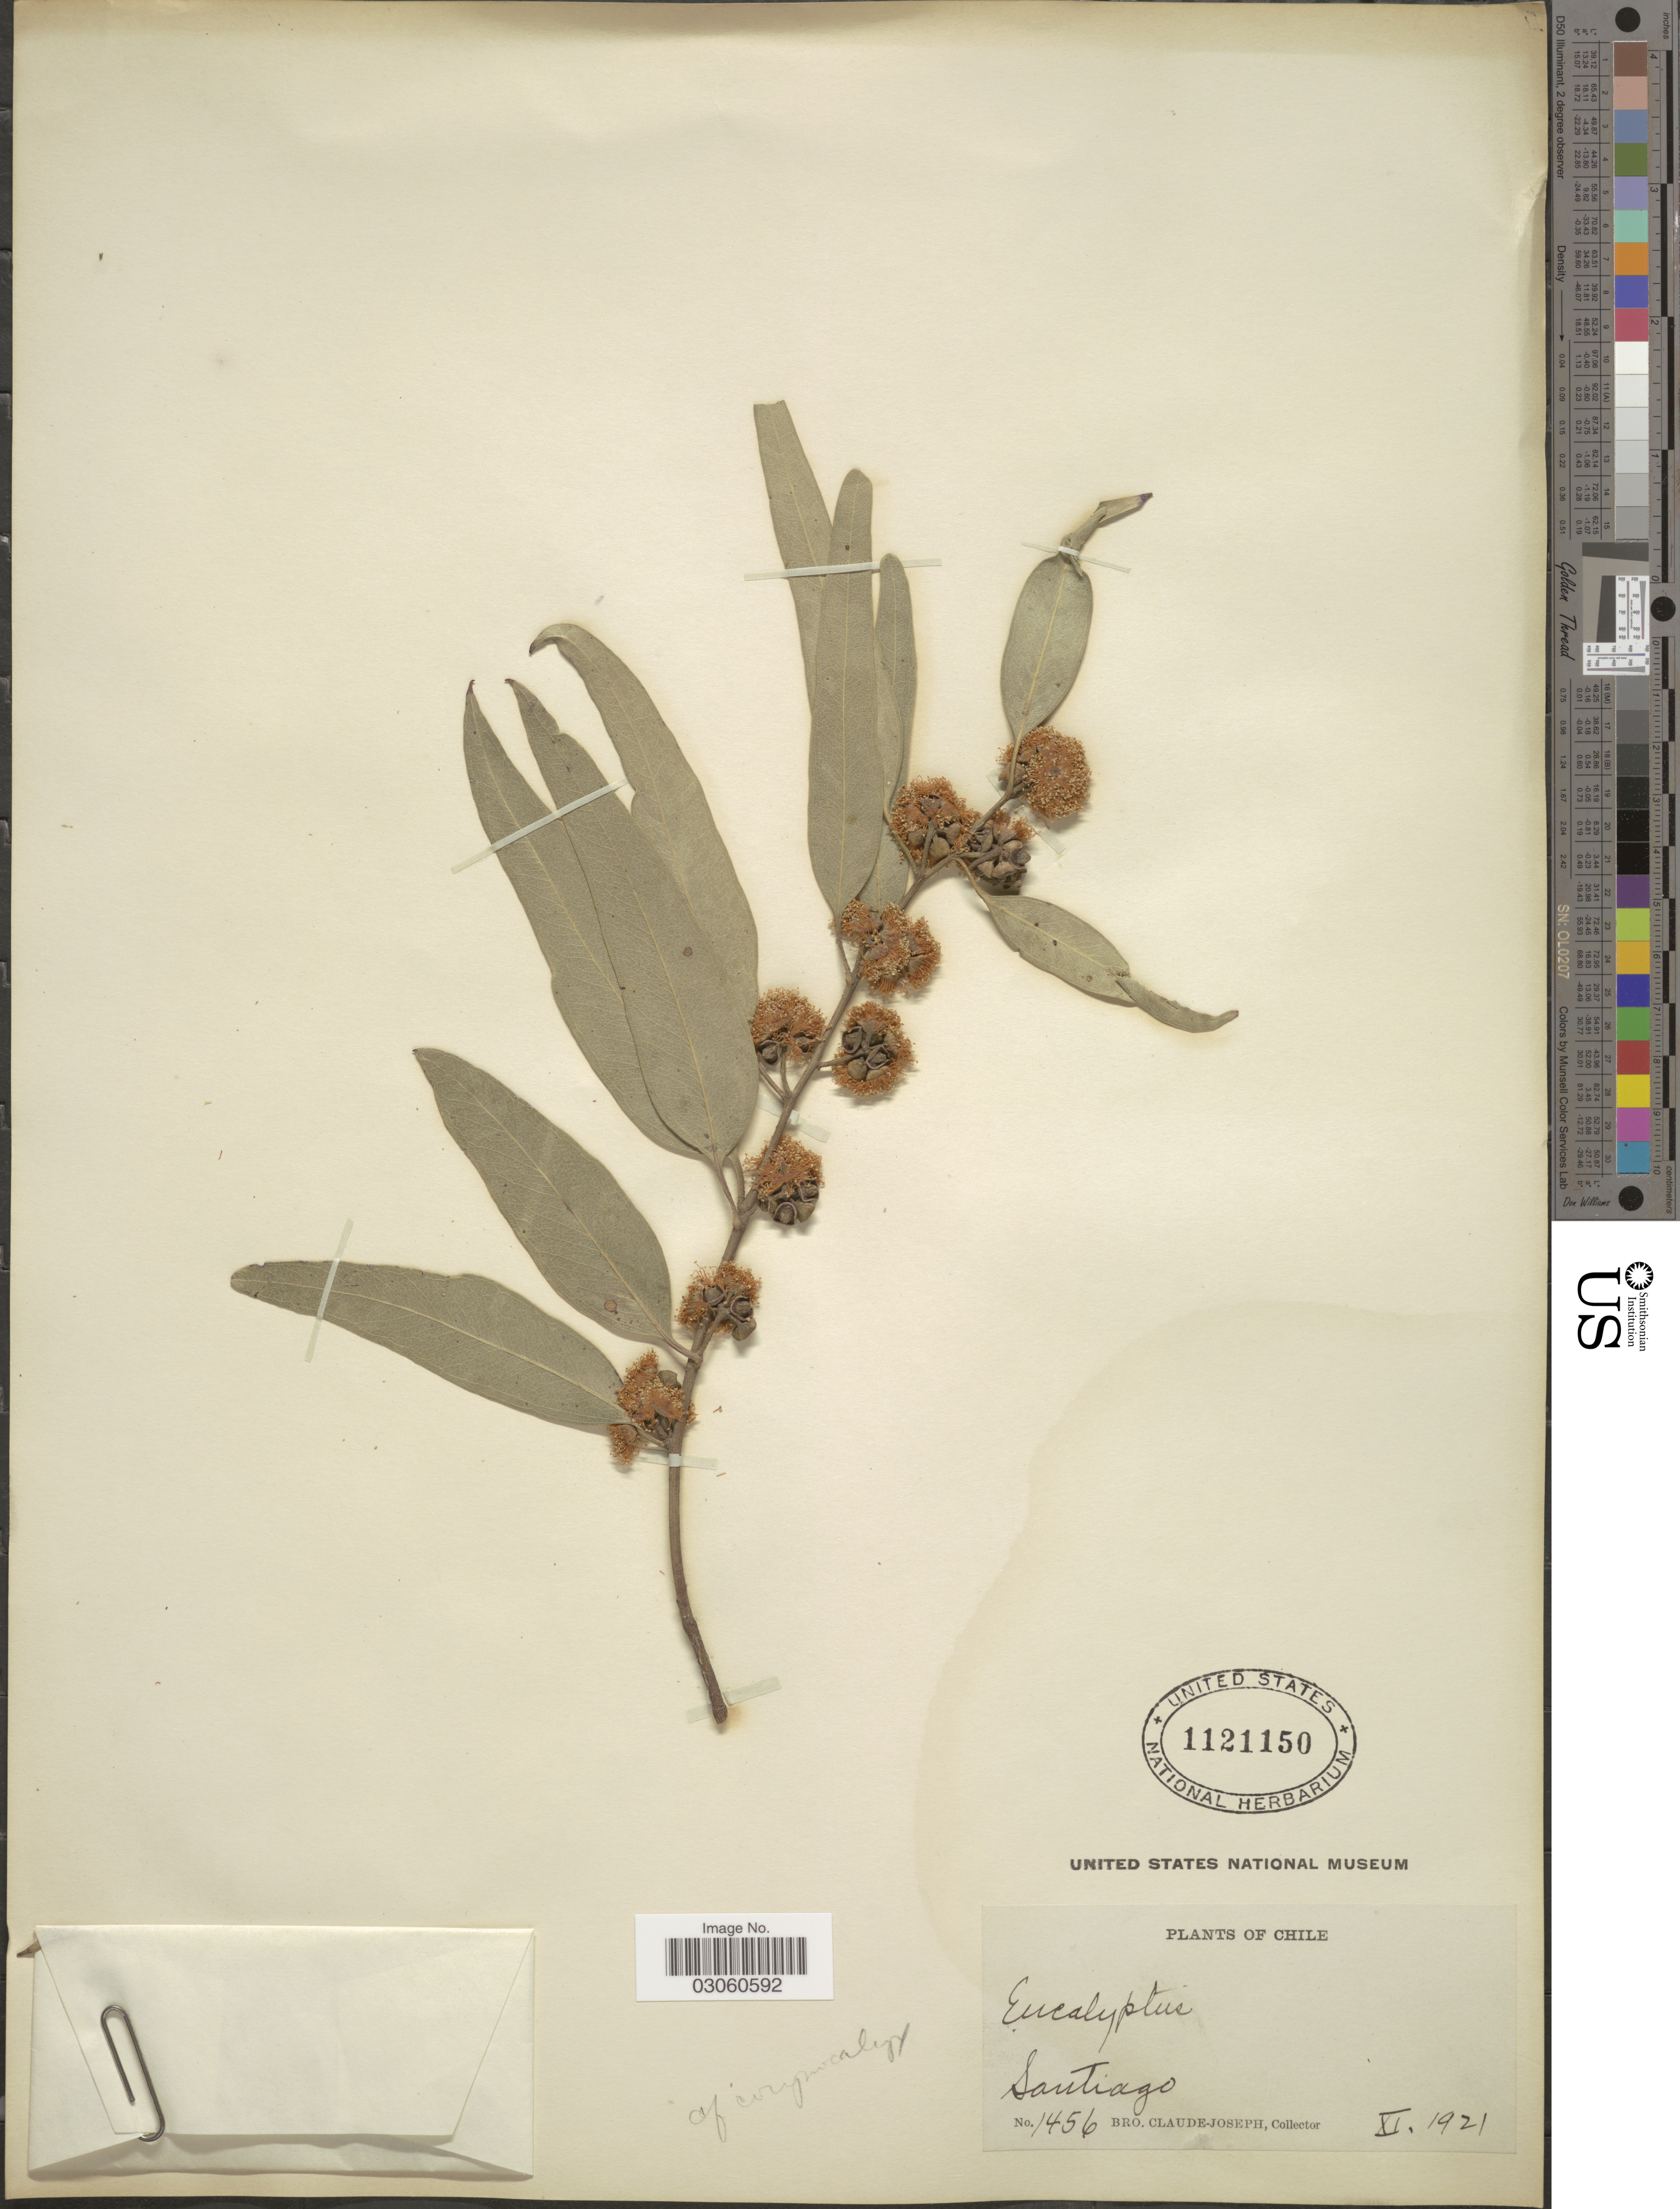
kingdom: Plantae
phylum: Tracheophyta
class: Magnoliopsida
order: Myrtales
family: Myrtaceae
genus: Eucalyptus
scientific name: Eucalyptus corynocalyx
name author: F. Muell.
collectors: Bro. Claude-Joseph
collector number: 1456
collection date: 1921-11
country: Chile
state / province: Región Metropolitana (RM)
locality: Santiago.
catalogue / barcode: US 1121150